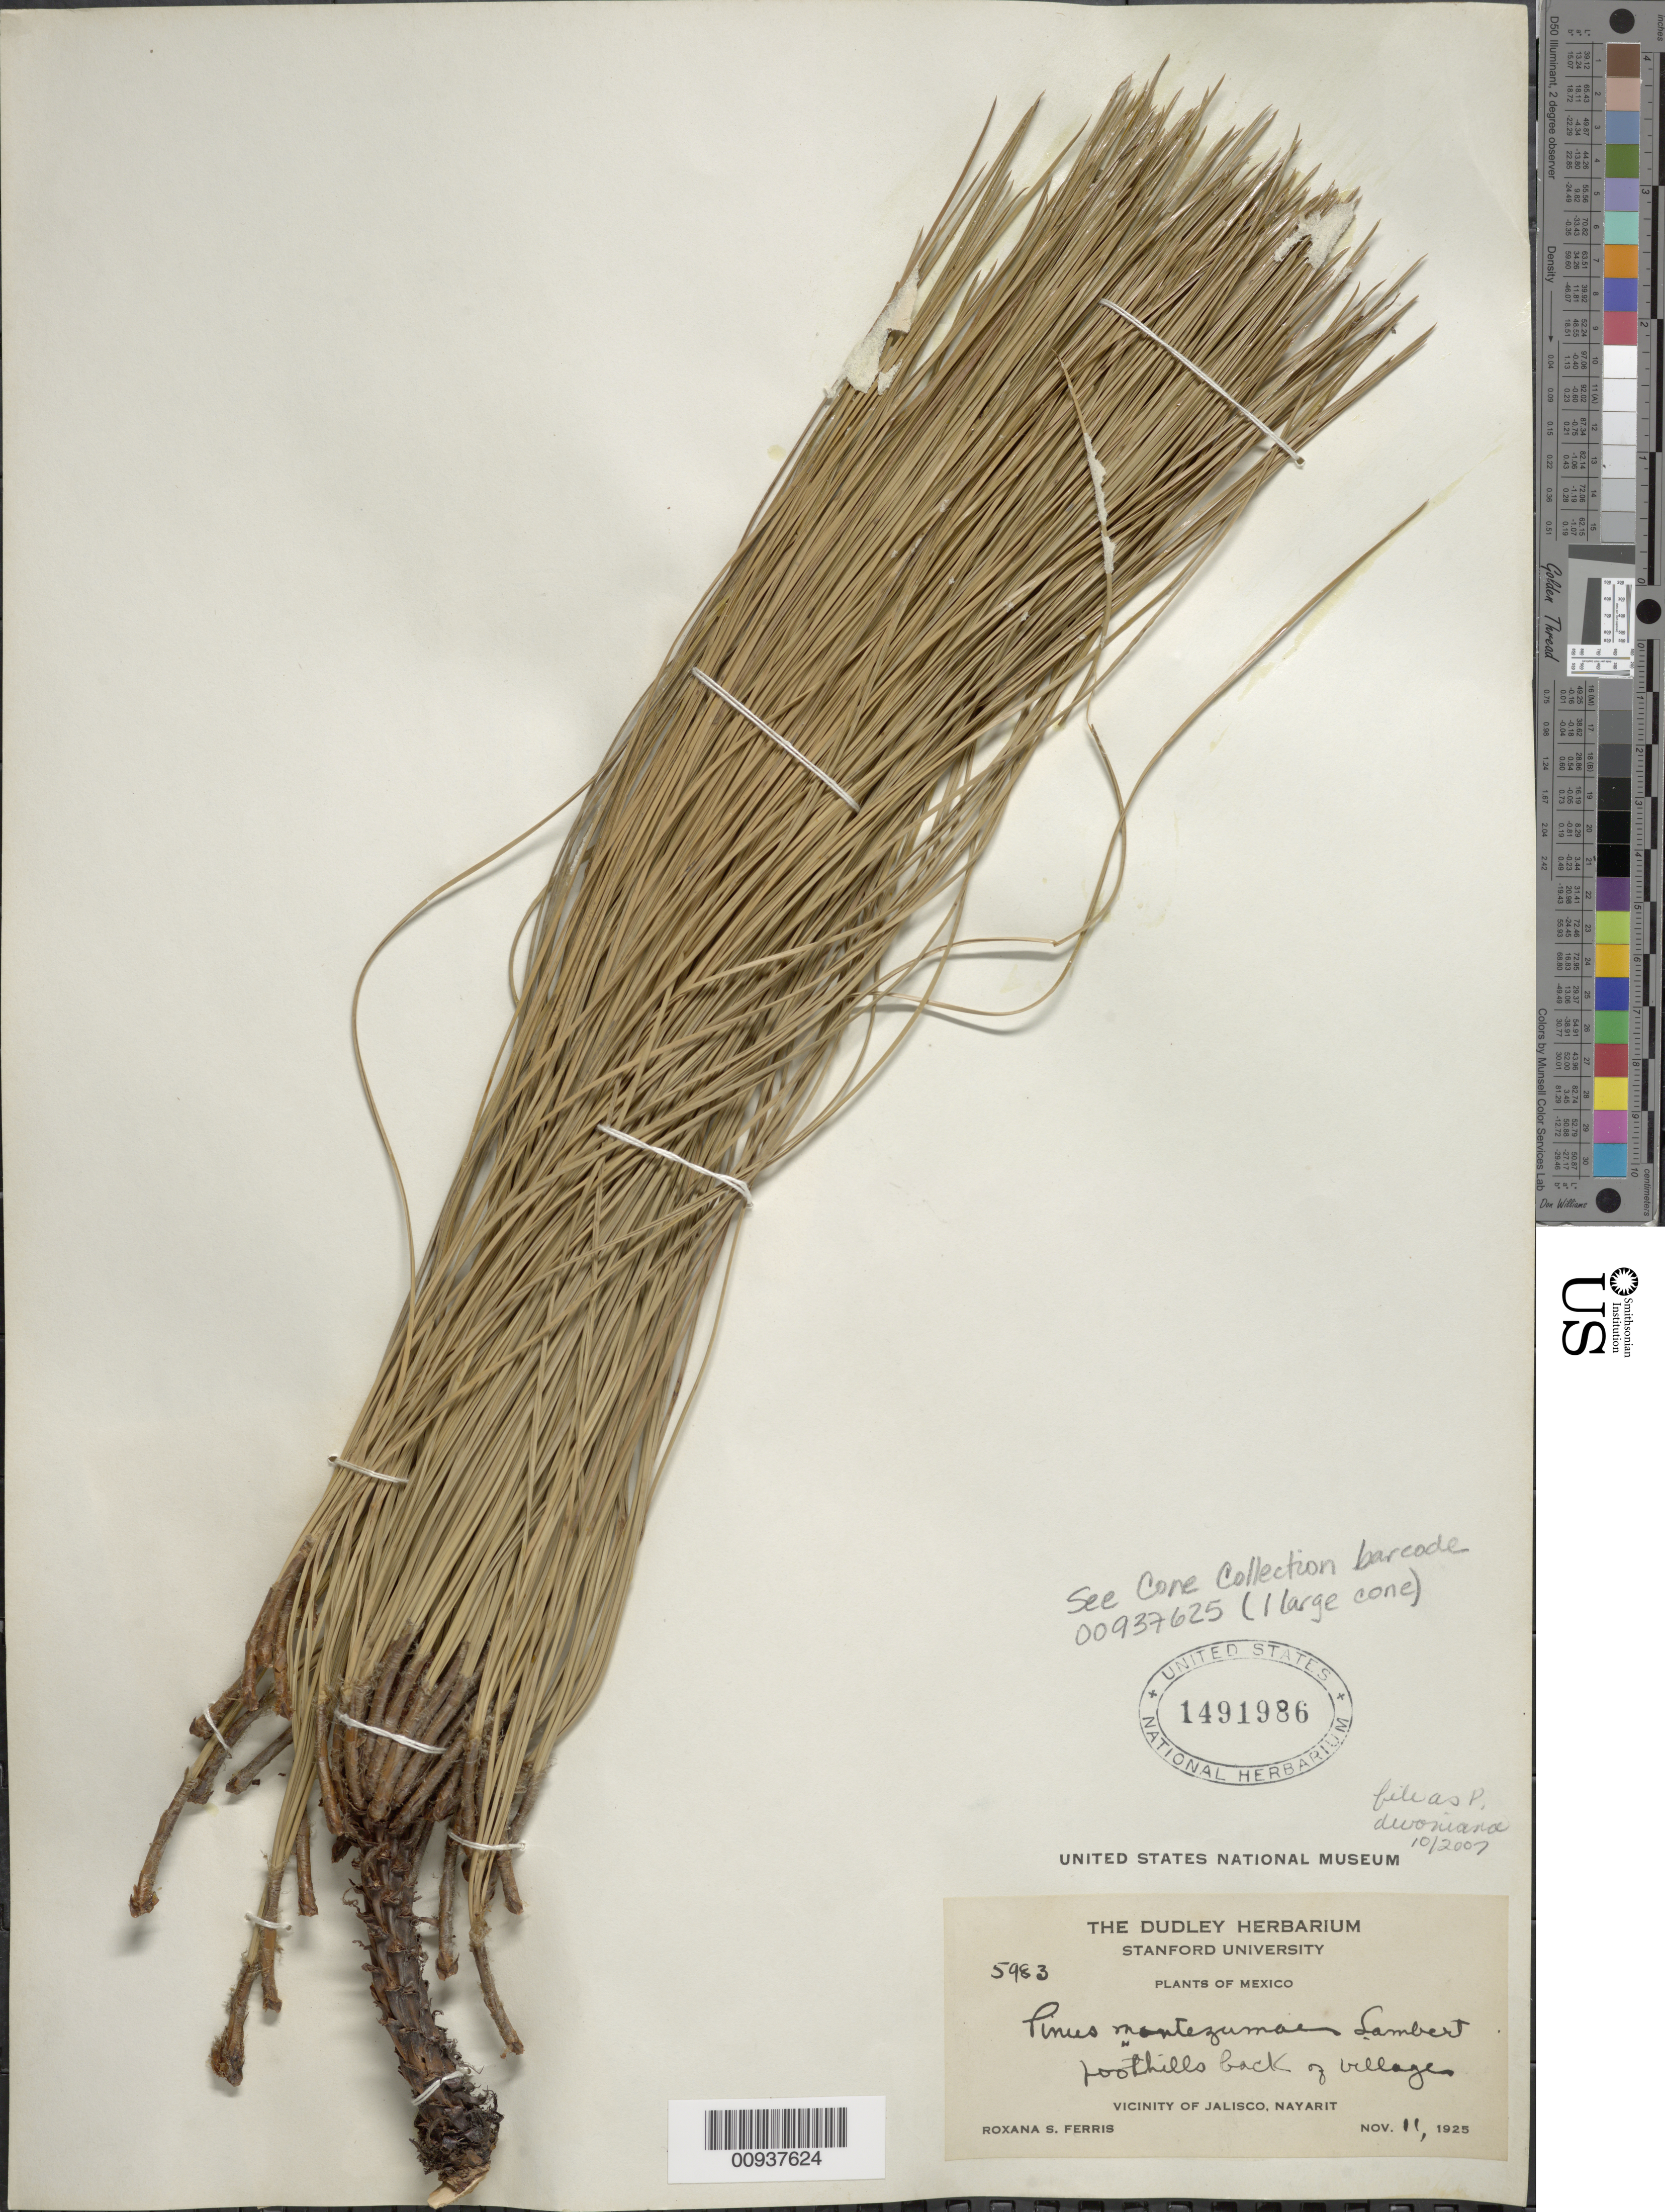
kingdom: Plantae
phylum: Tracheophyta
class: Pinopsida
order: Pinales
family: Pinaceae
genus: Pinus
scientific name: Pinus devoniana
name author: Lindl.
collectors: R. S. Ferris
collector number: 5983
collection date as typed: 11 Nov 1925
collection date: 1925-11-11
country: Mexico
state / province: Nayarit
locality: Vicinity of Jalisco. Foothills back of village.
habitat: Foothills.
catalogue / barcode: US 1491986